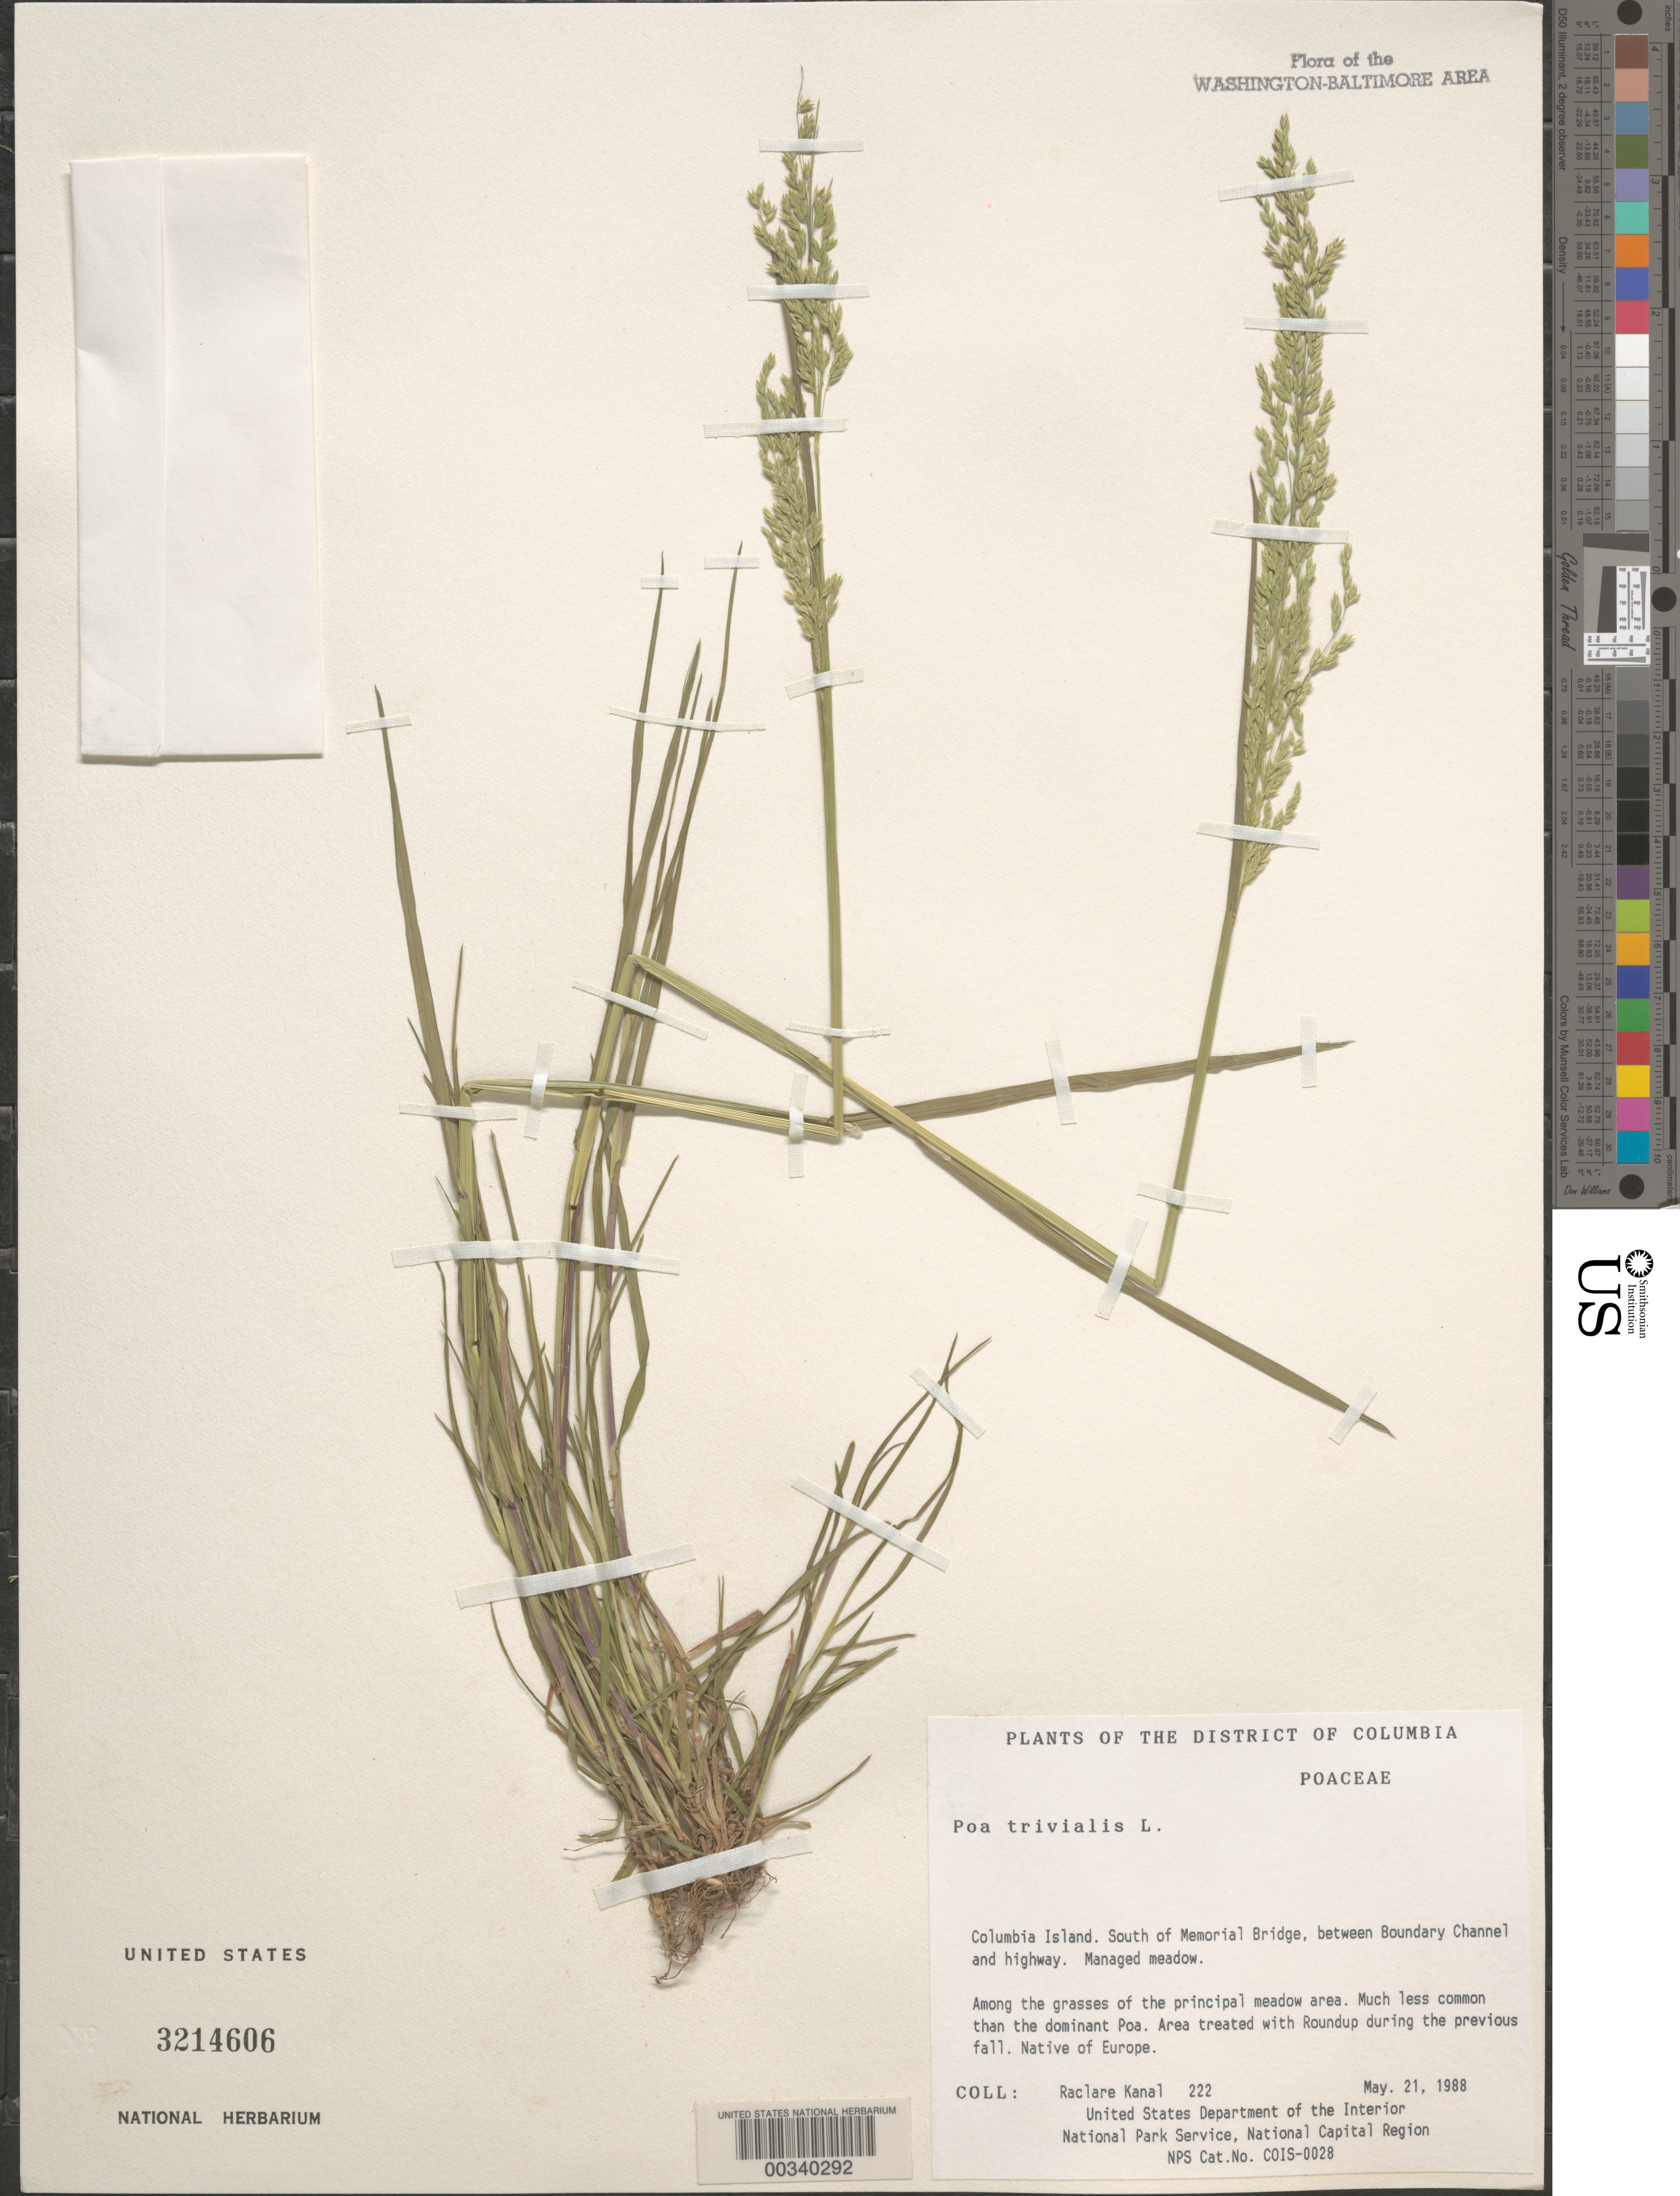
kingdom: Plantae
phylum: Tracheophyta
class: Liliopsida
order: Poales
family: Poaceae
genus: Poa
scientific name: Poa trivialis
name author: L.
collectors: R. Kanal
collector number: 222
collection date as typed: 21 May 1988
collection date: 1988-05-21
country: United States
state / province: Virginia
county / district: Arlington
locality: Columbia Island, S of Memorial Bridge, between Boundary Channel and Highway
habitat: Managed meadow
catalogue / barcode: US 3214606